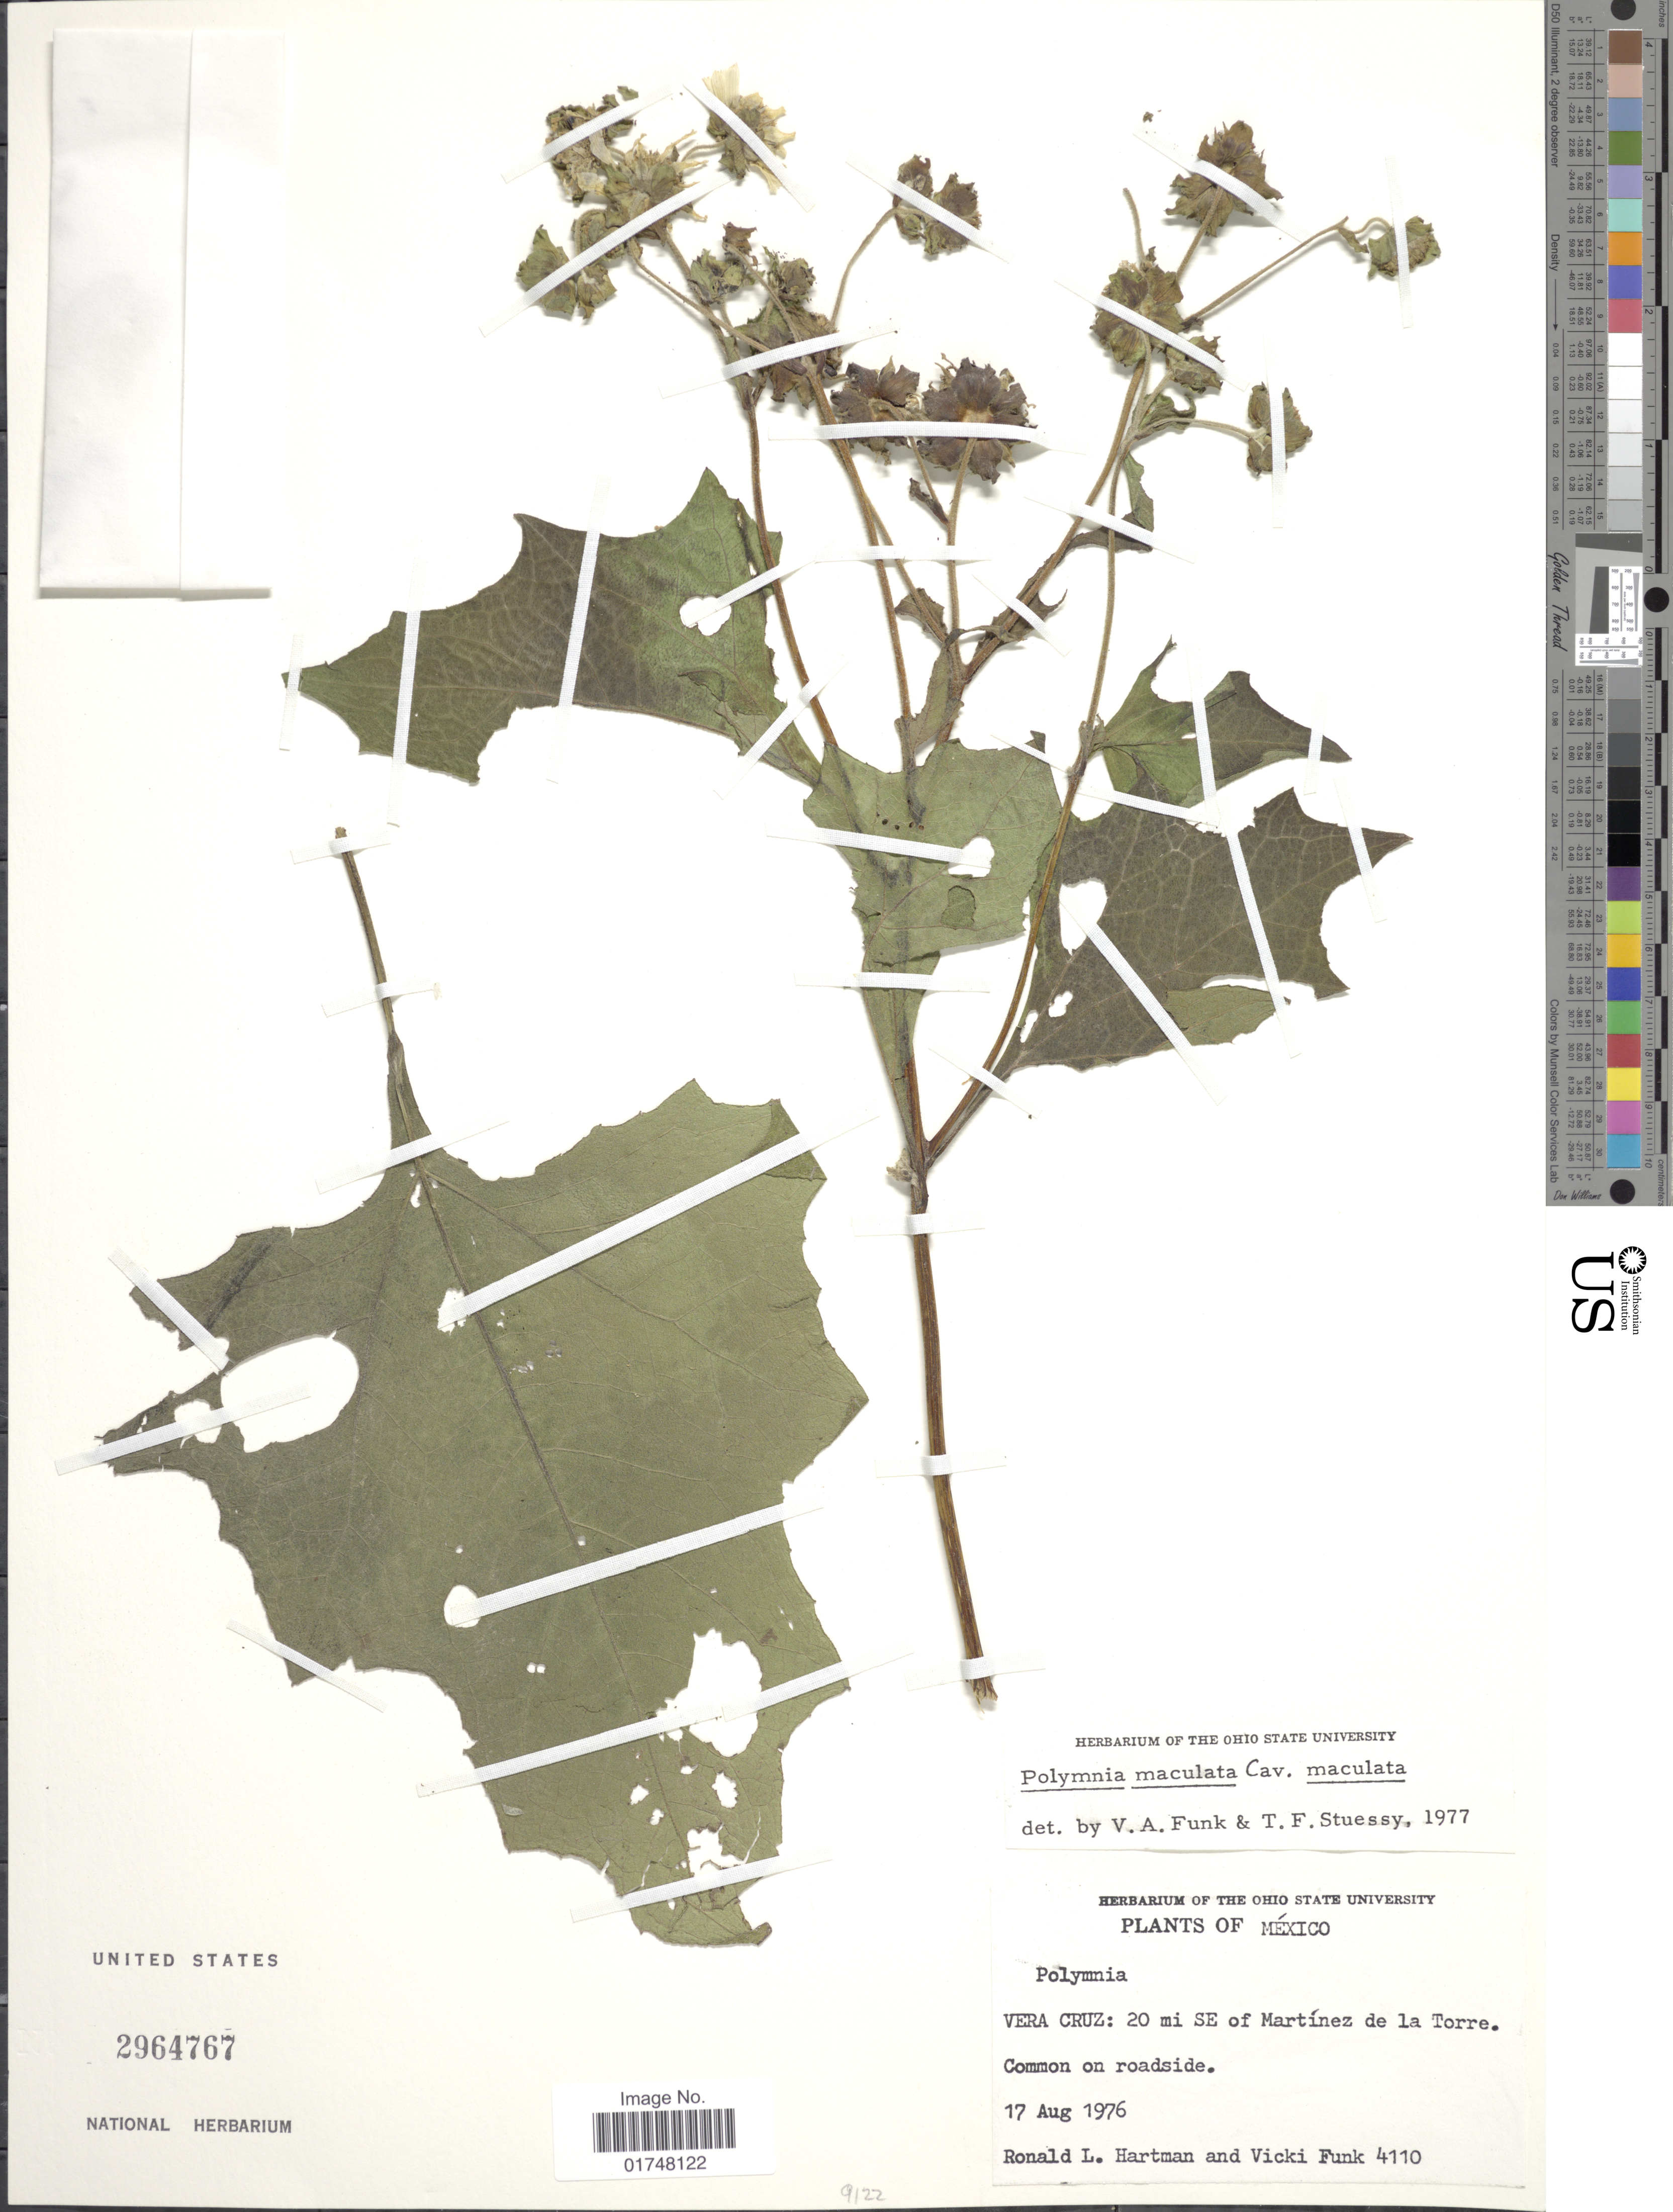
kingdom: Plantae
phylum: Tracheophyta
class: Magnoliopsida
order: Asterales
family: Asteraceae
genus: Smallanthus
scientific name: Smallanthus maculatus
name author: (Cav.) H. Rob.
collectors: R. L. Hartman & V. Funk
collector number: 4110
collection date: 1976-08-17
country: Mexico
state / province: Veracruz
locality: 20 mi SE of Martinez de la Torre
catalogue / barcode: US 2964767